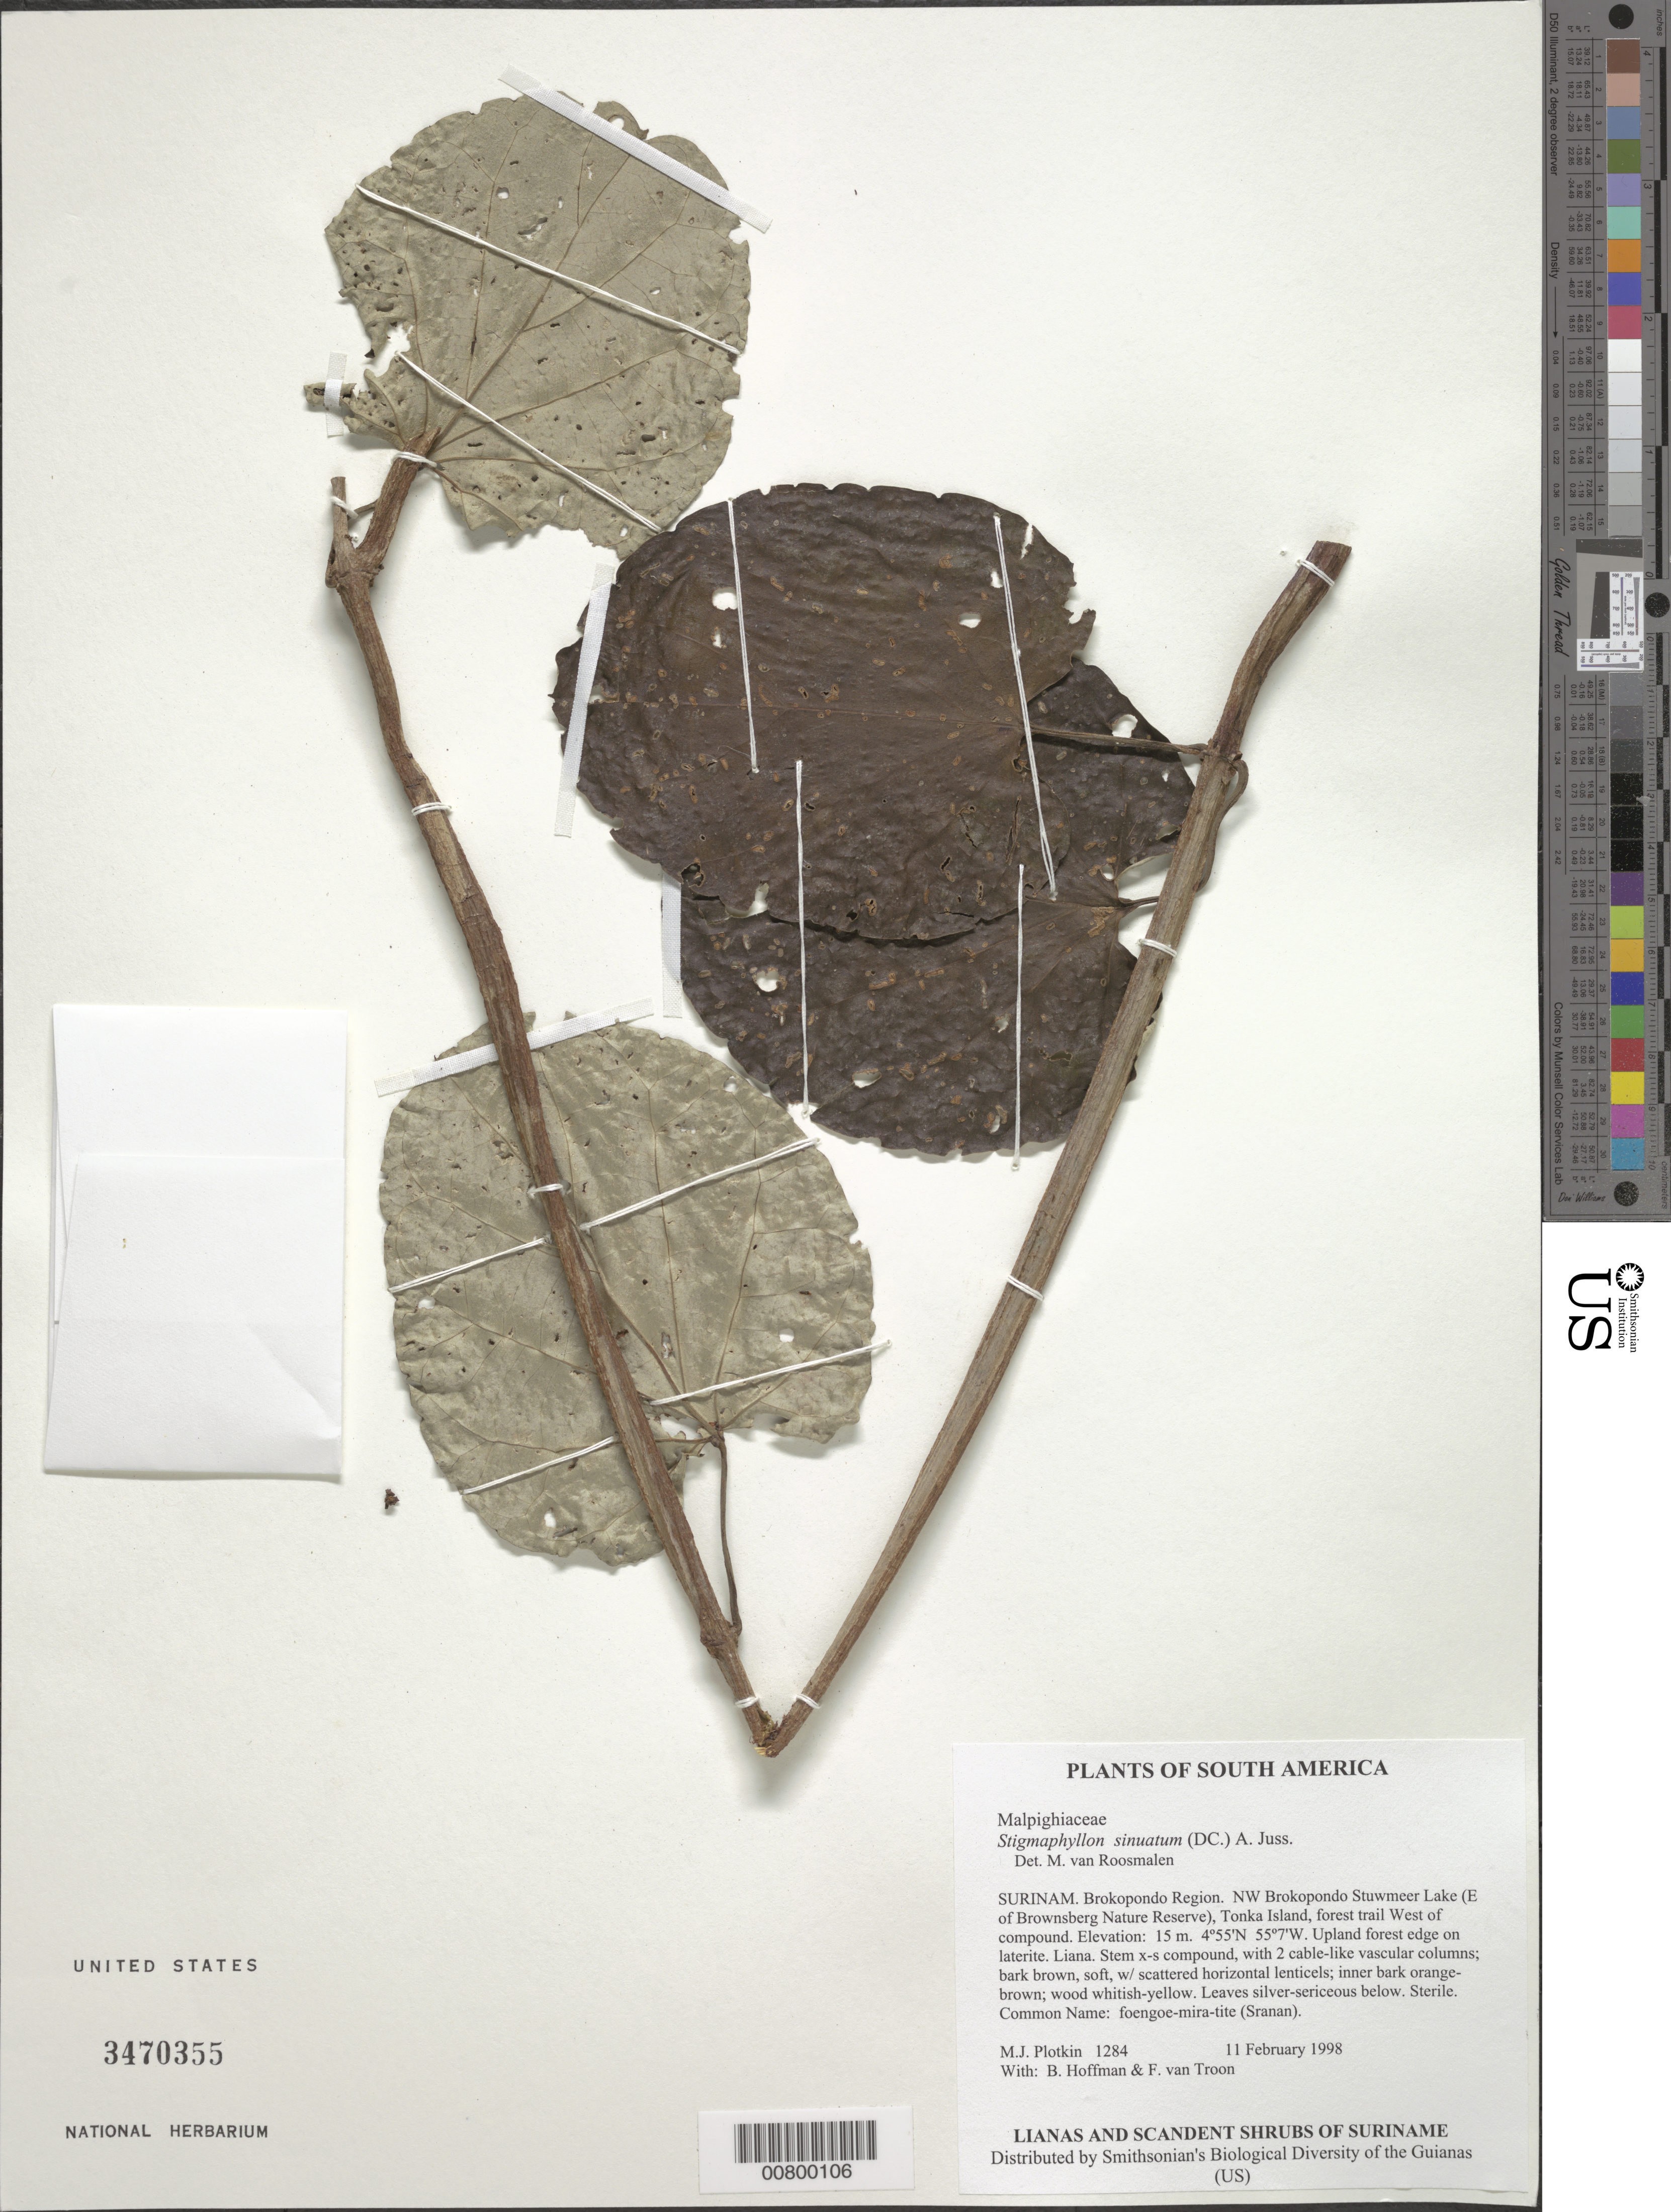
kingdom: Plantae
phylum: Tracheophyta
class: Magnoliopsida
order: Malpighiales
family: Malpighiaceae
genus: Stigmaphyllon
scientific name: Stigmaphyllon sinuatum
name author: (DC.) A. Juss.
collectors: M. Plotkin, B. Hoffman & F. Van Troon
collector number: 1284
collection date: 1998-02-11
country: Suriname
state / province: Brokopondo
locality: Brokopondo Region. NW Brokopondo Stuwmeer Lake (E of Brownsberg Nature Reserve), Tonka Island, forest trail West of compound.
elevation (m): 15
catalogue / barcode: US 3470355